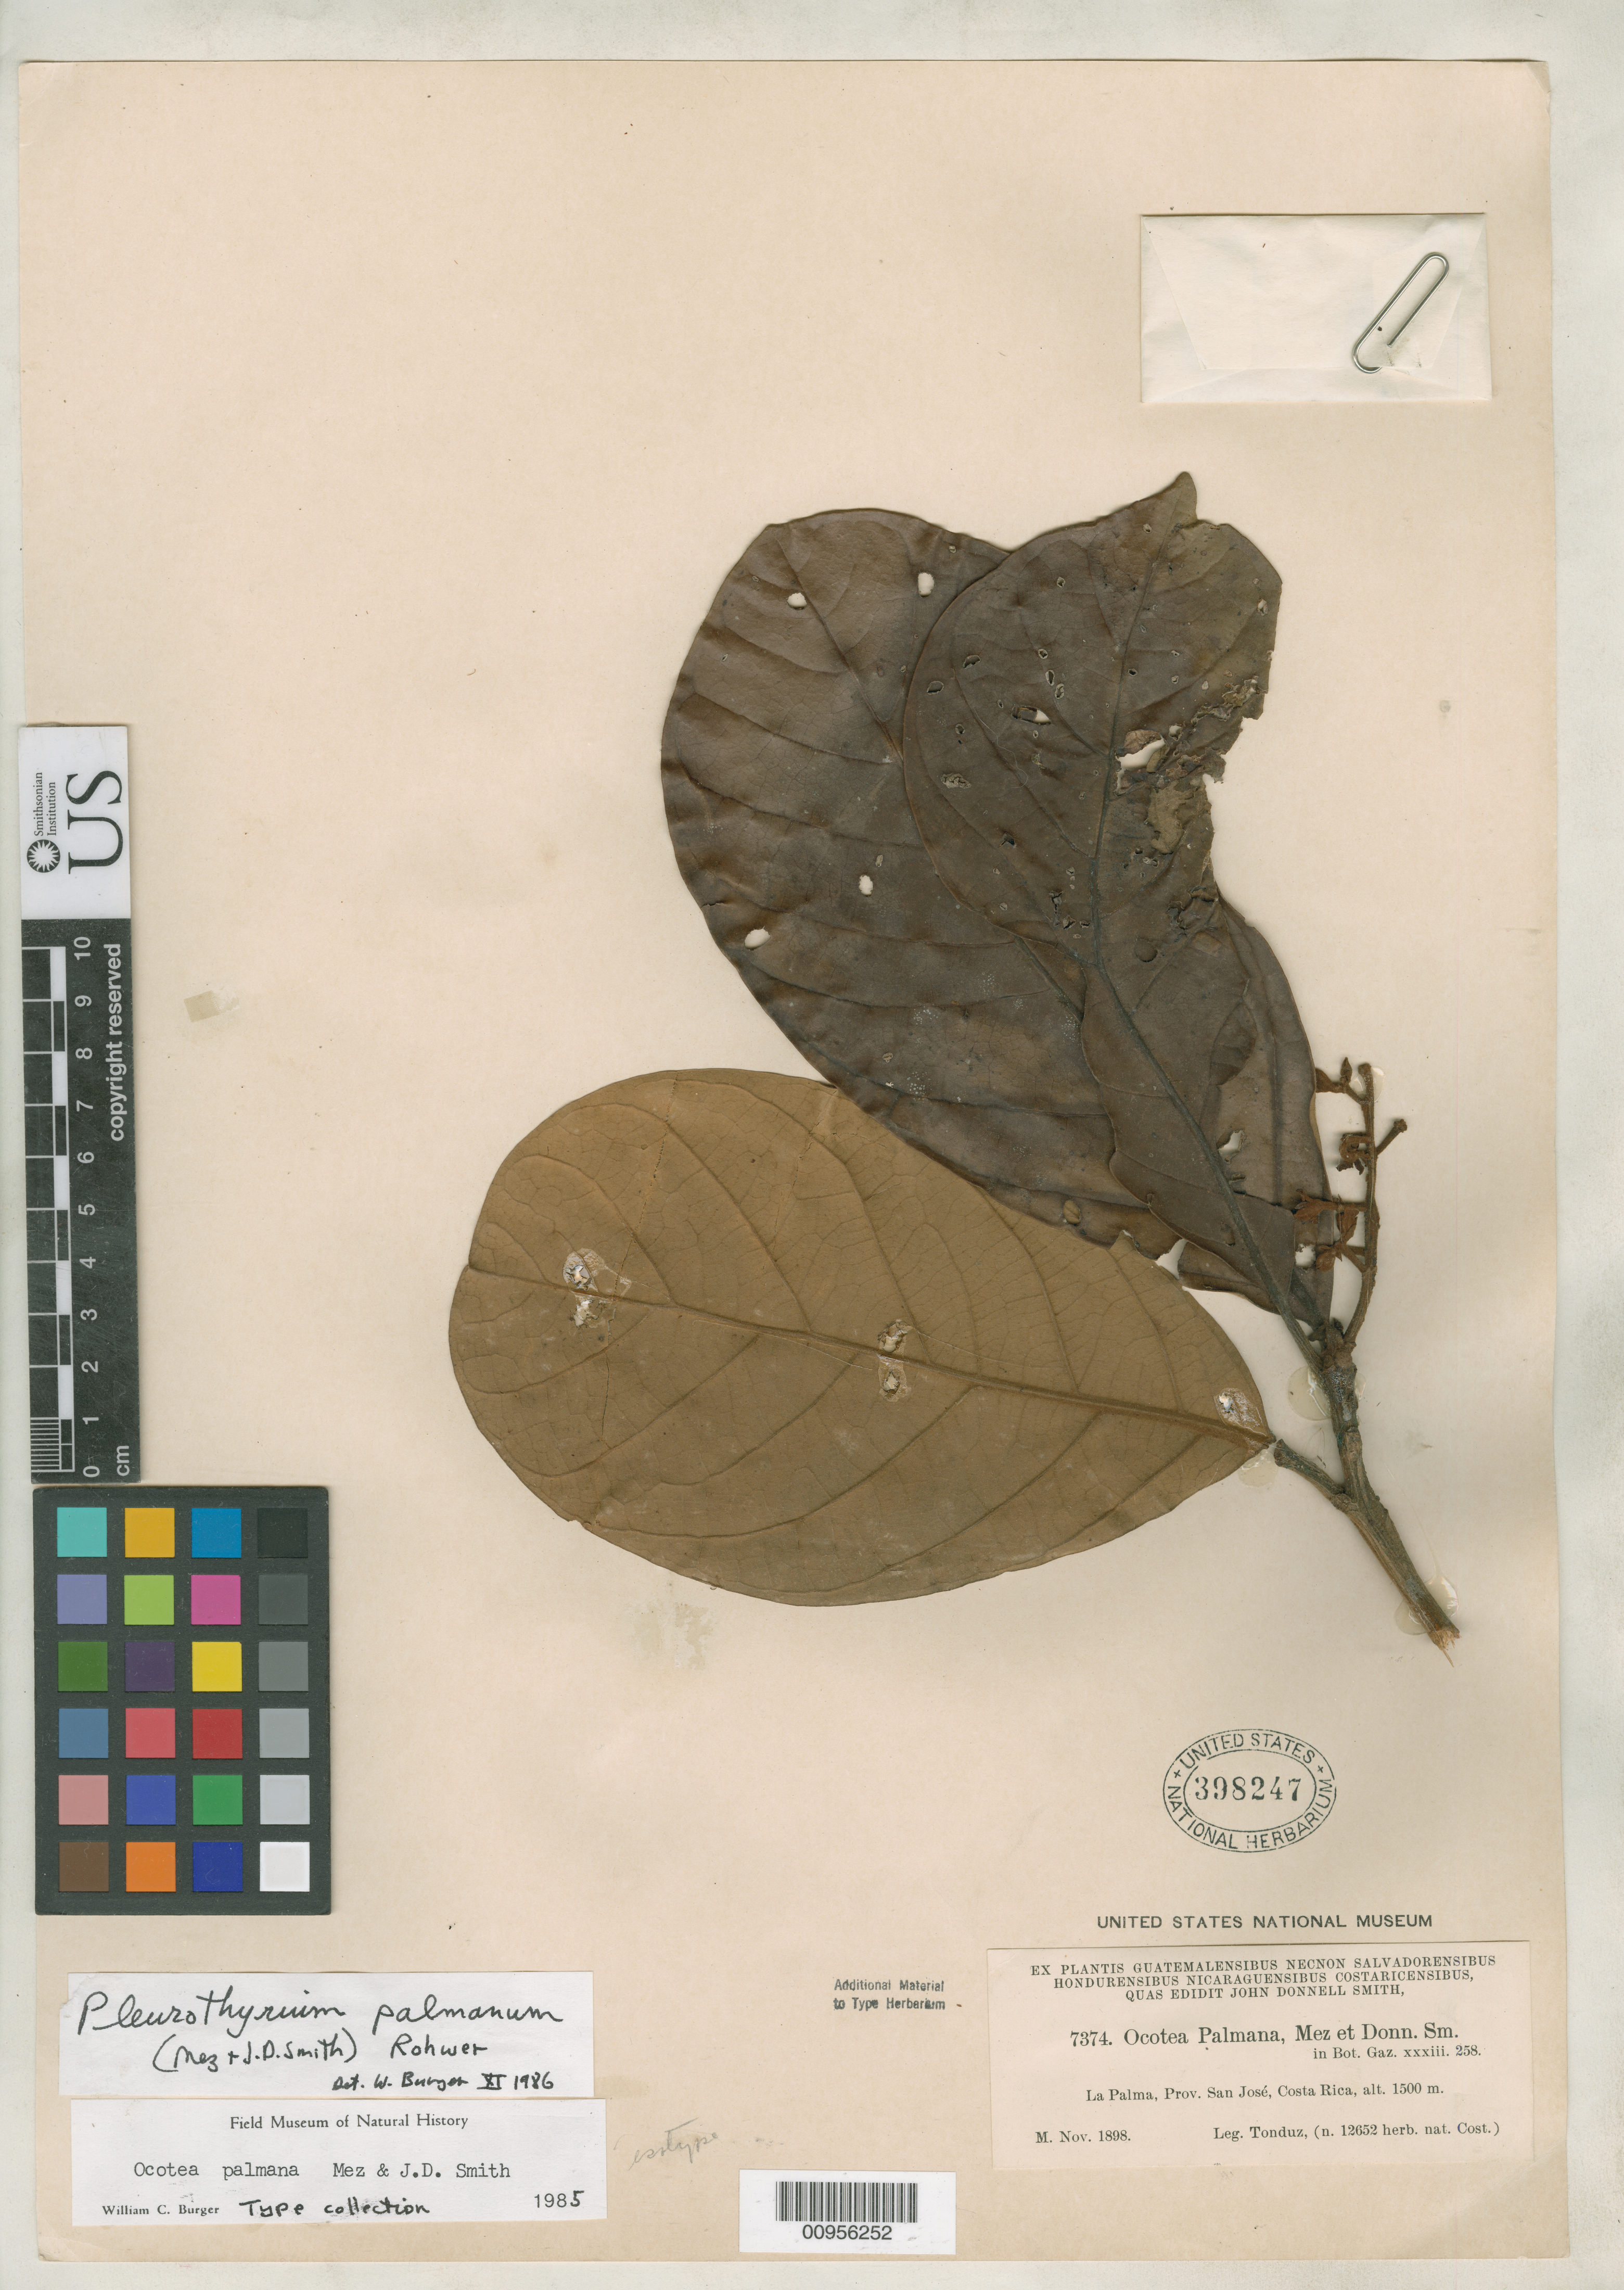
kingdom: Plantae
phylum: Tracheophyta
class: Magnoliopsida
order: Laurales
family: Lauraceae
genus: Ocotea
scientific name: Ocotea palmana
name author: Mez & Donn. Sm.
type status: Type Collection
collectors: A. Tonduz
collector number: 12652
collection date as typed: Nov 1898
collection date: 1898-11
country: Costa Rica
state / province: San José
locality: La Palma, Prov. San José.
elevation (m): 1500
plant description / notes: Cited by H. van der Werff, Ann. Missouri Bot. Gard. 80: 89-90 (1993); no holotype or lectotype designated.; Tonduz n. 12652 herb. Nat. Cost. = Donnell Smith 7374.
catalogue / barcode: US 398247